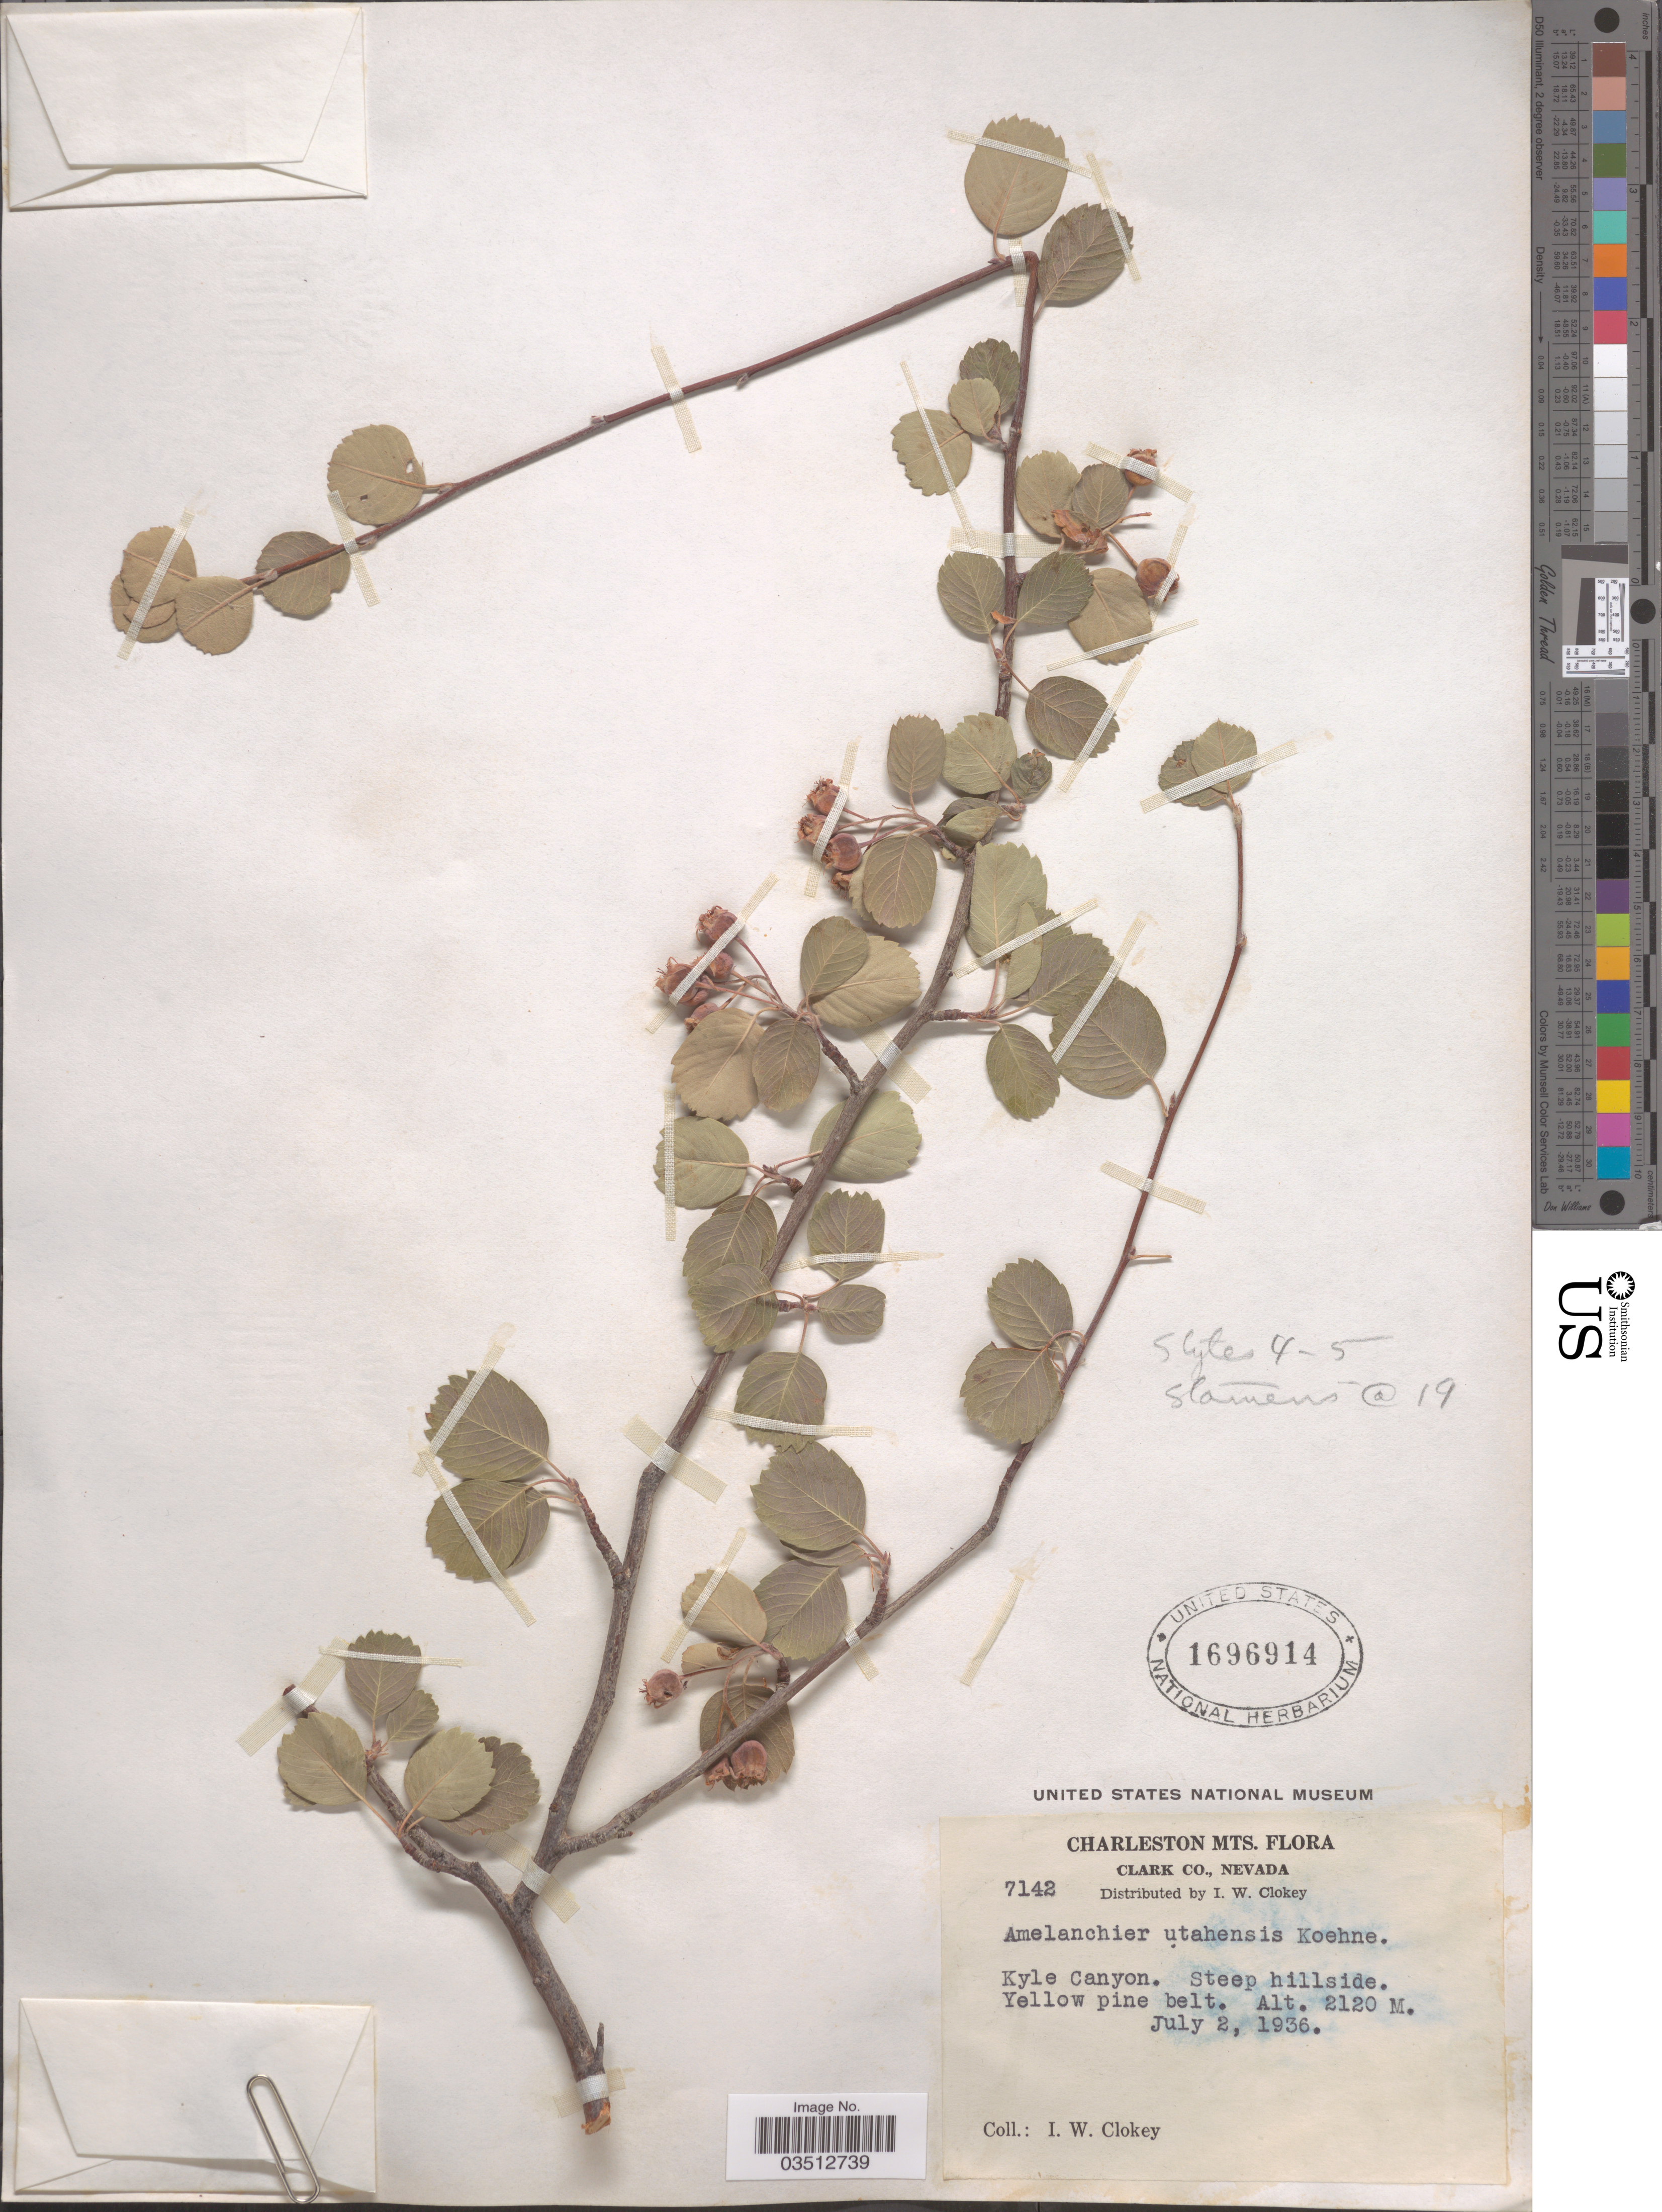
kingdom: Plantae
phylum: Tracheophyta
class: Magnoliopsida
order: Rosales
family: Rosaceae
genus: Amelanchier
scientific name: Amelanchier utahensis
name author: Koehne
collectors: I. W. Clokey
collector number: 7142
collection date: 1936-07-02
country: United States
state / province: Nevada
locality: Charleston Mts. Clark Co. Kyle Canyon.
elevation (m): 2120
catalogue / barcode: US 1696914